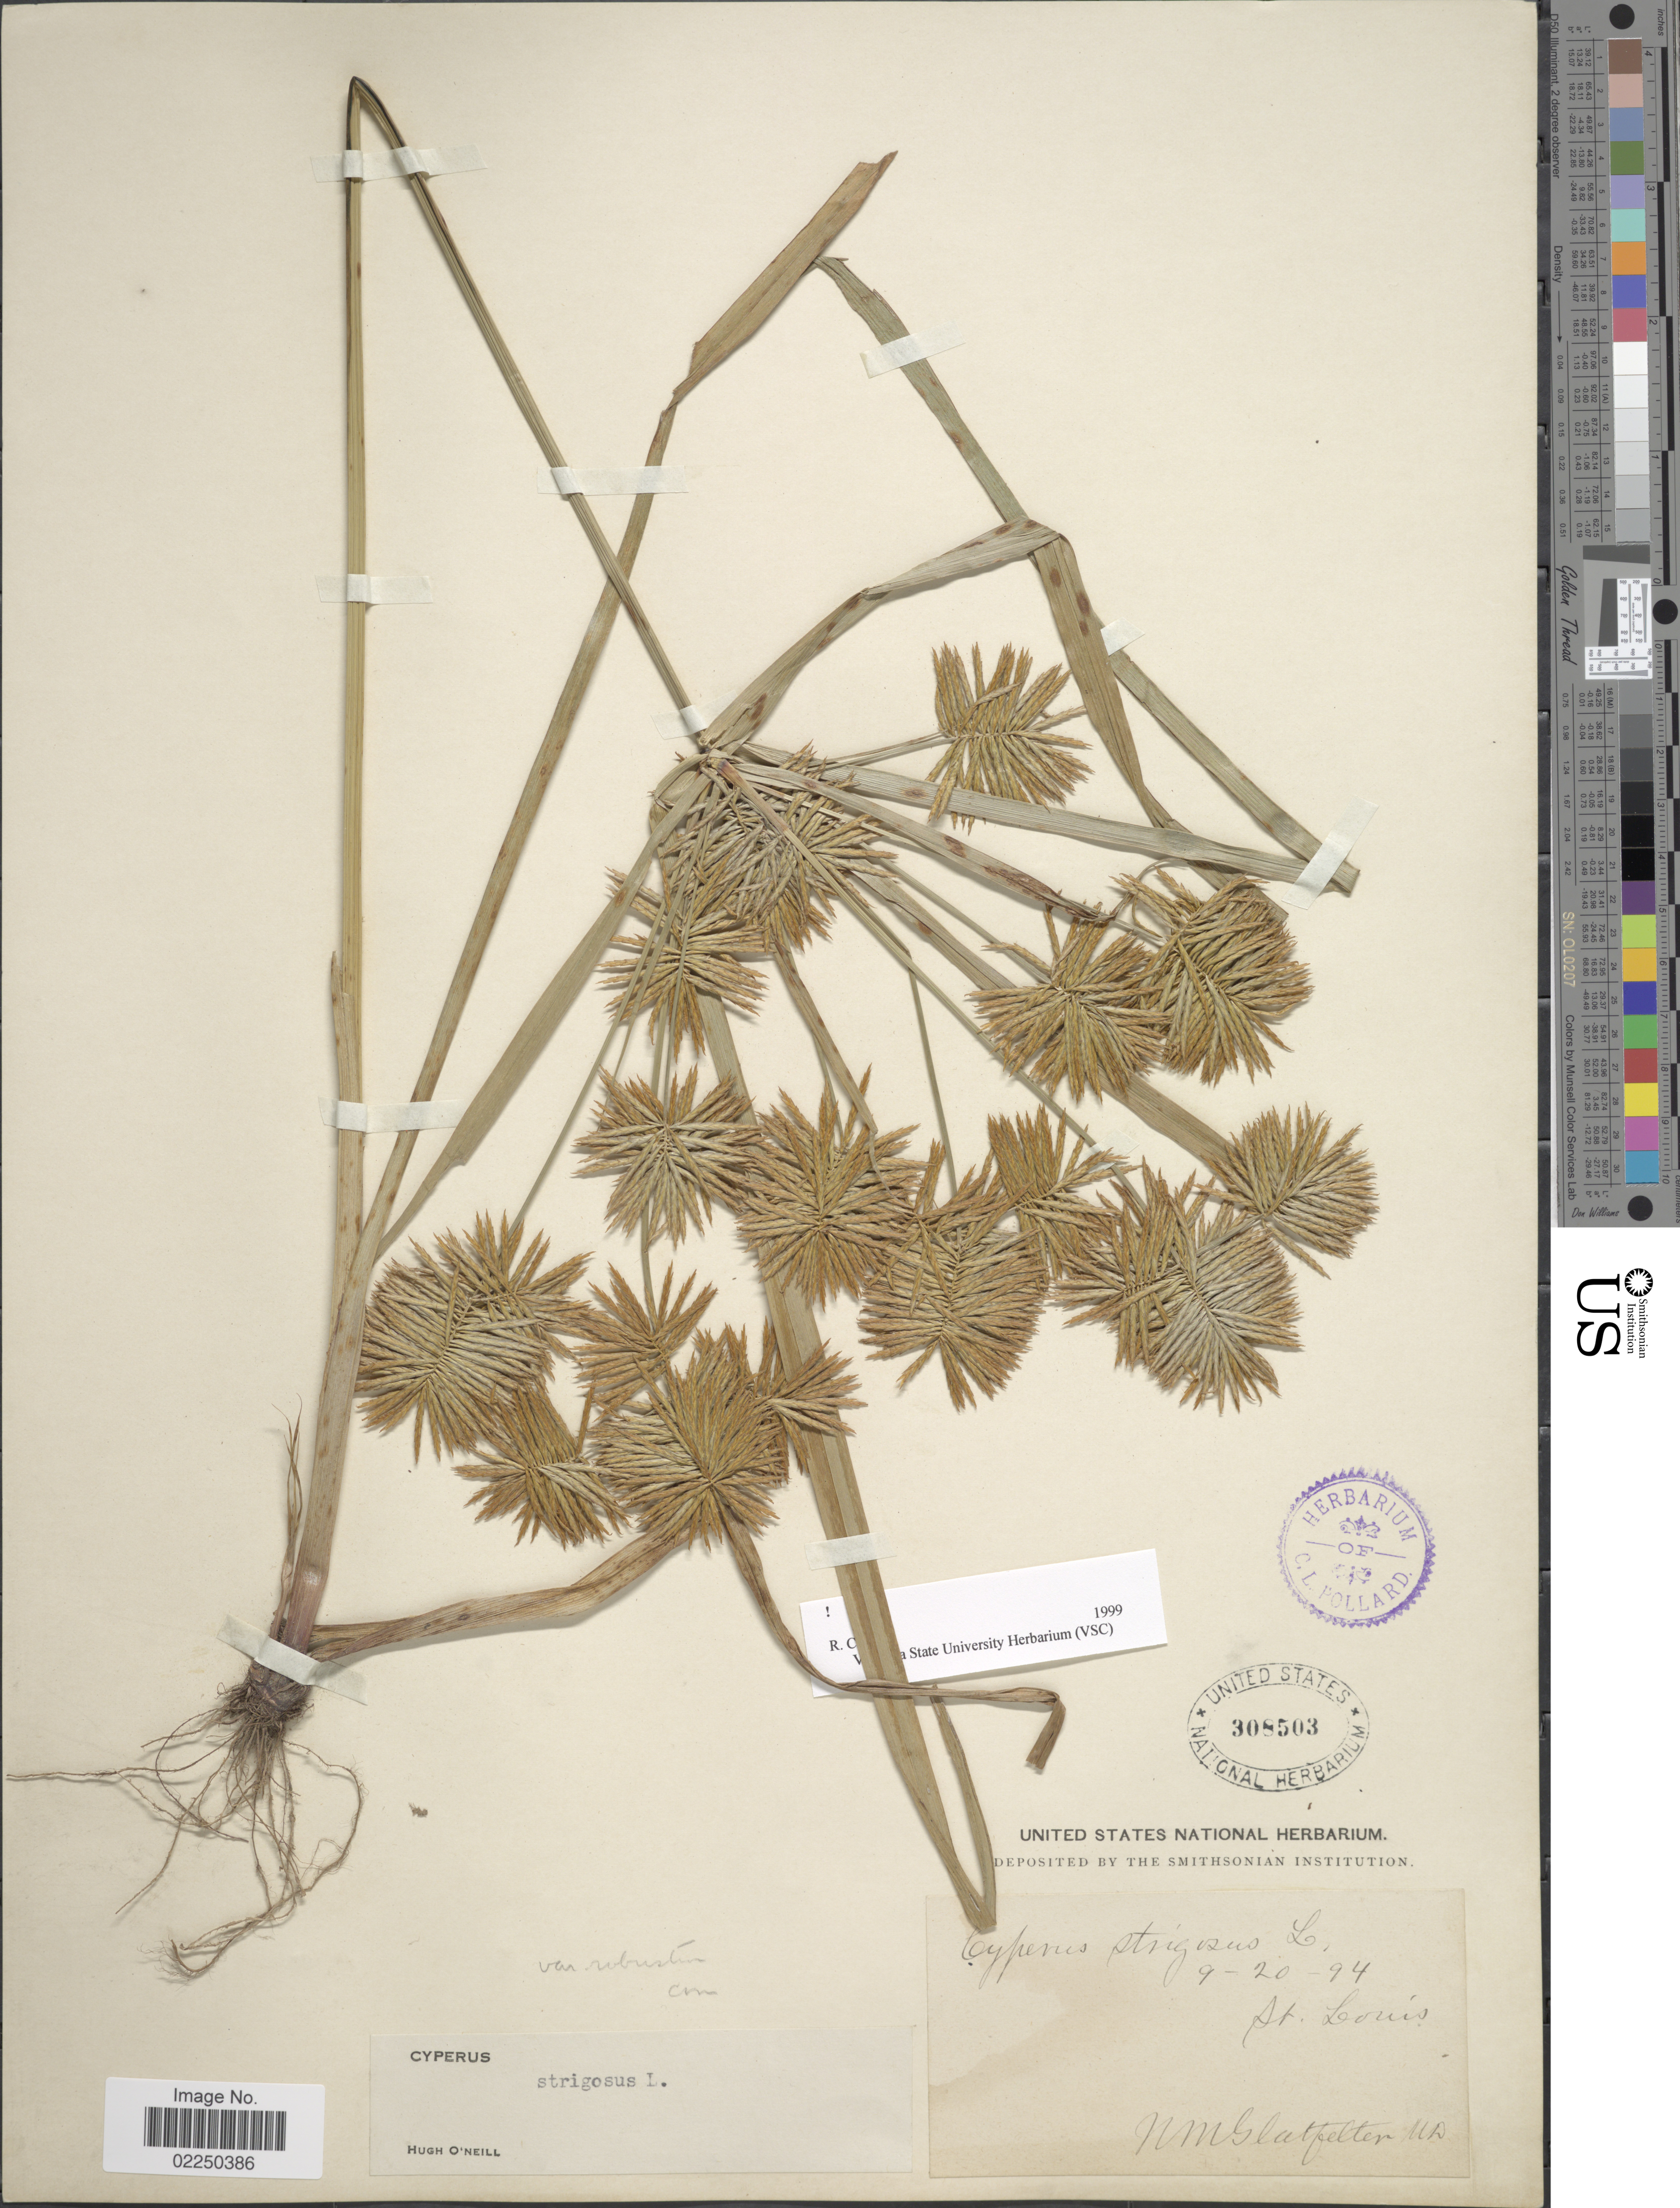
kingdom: Plantae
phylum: Tracheophyta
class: Liliopsida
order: Poales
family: Cyperaceae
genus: Cyperus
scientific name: Cyperus strigosus L.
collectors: N. M. Glatfelter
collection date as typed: Transcribed d/m/y: 20/9/94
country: United States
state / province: Missouri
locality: St. Louis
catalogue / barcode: US 308503